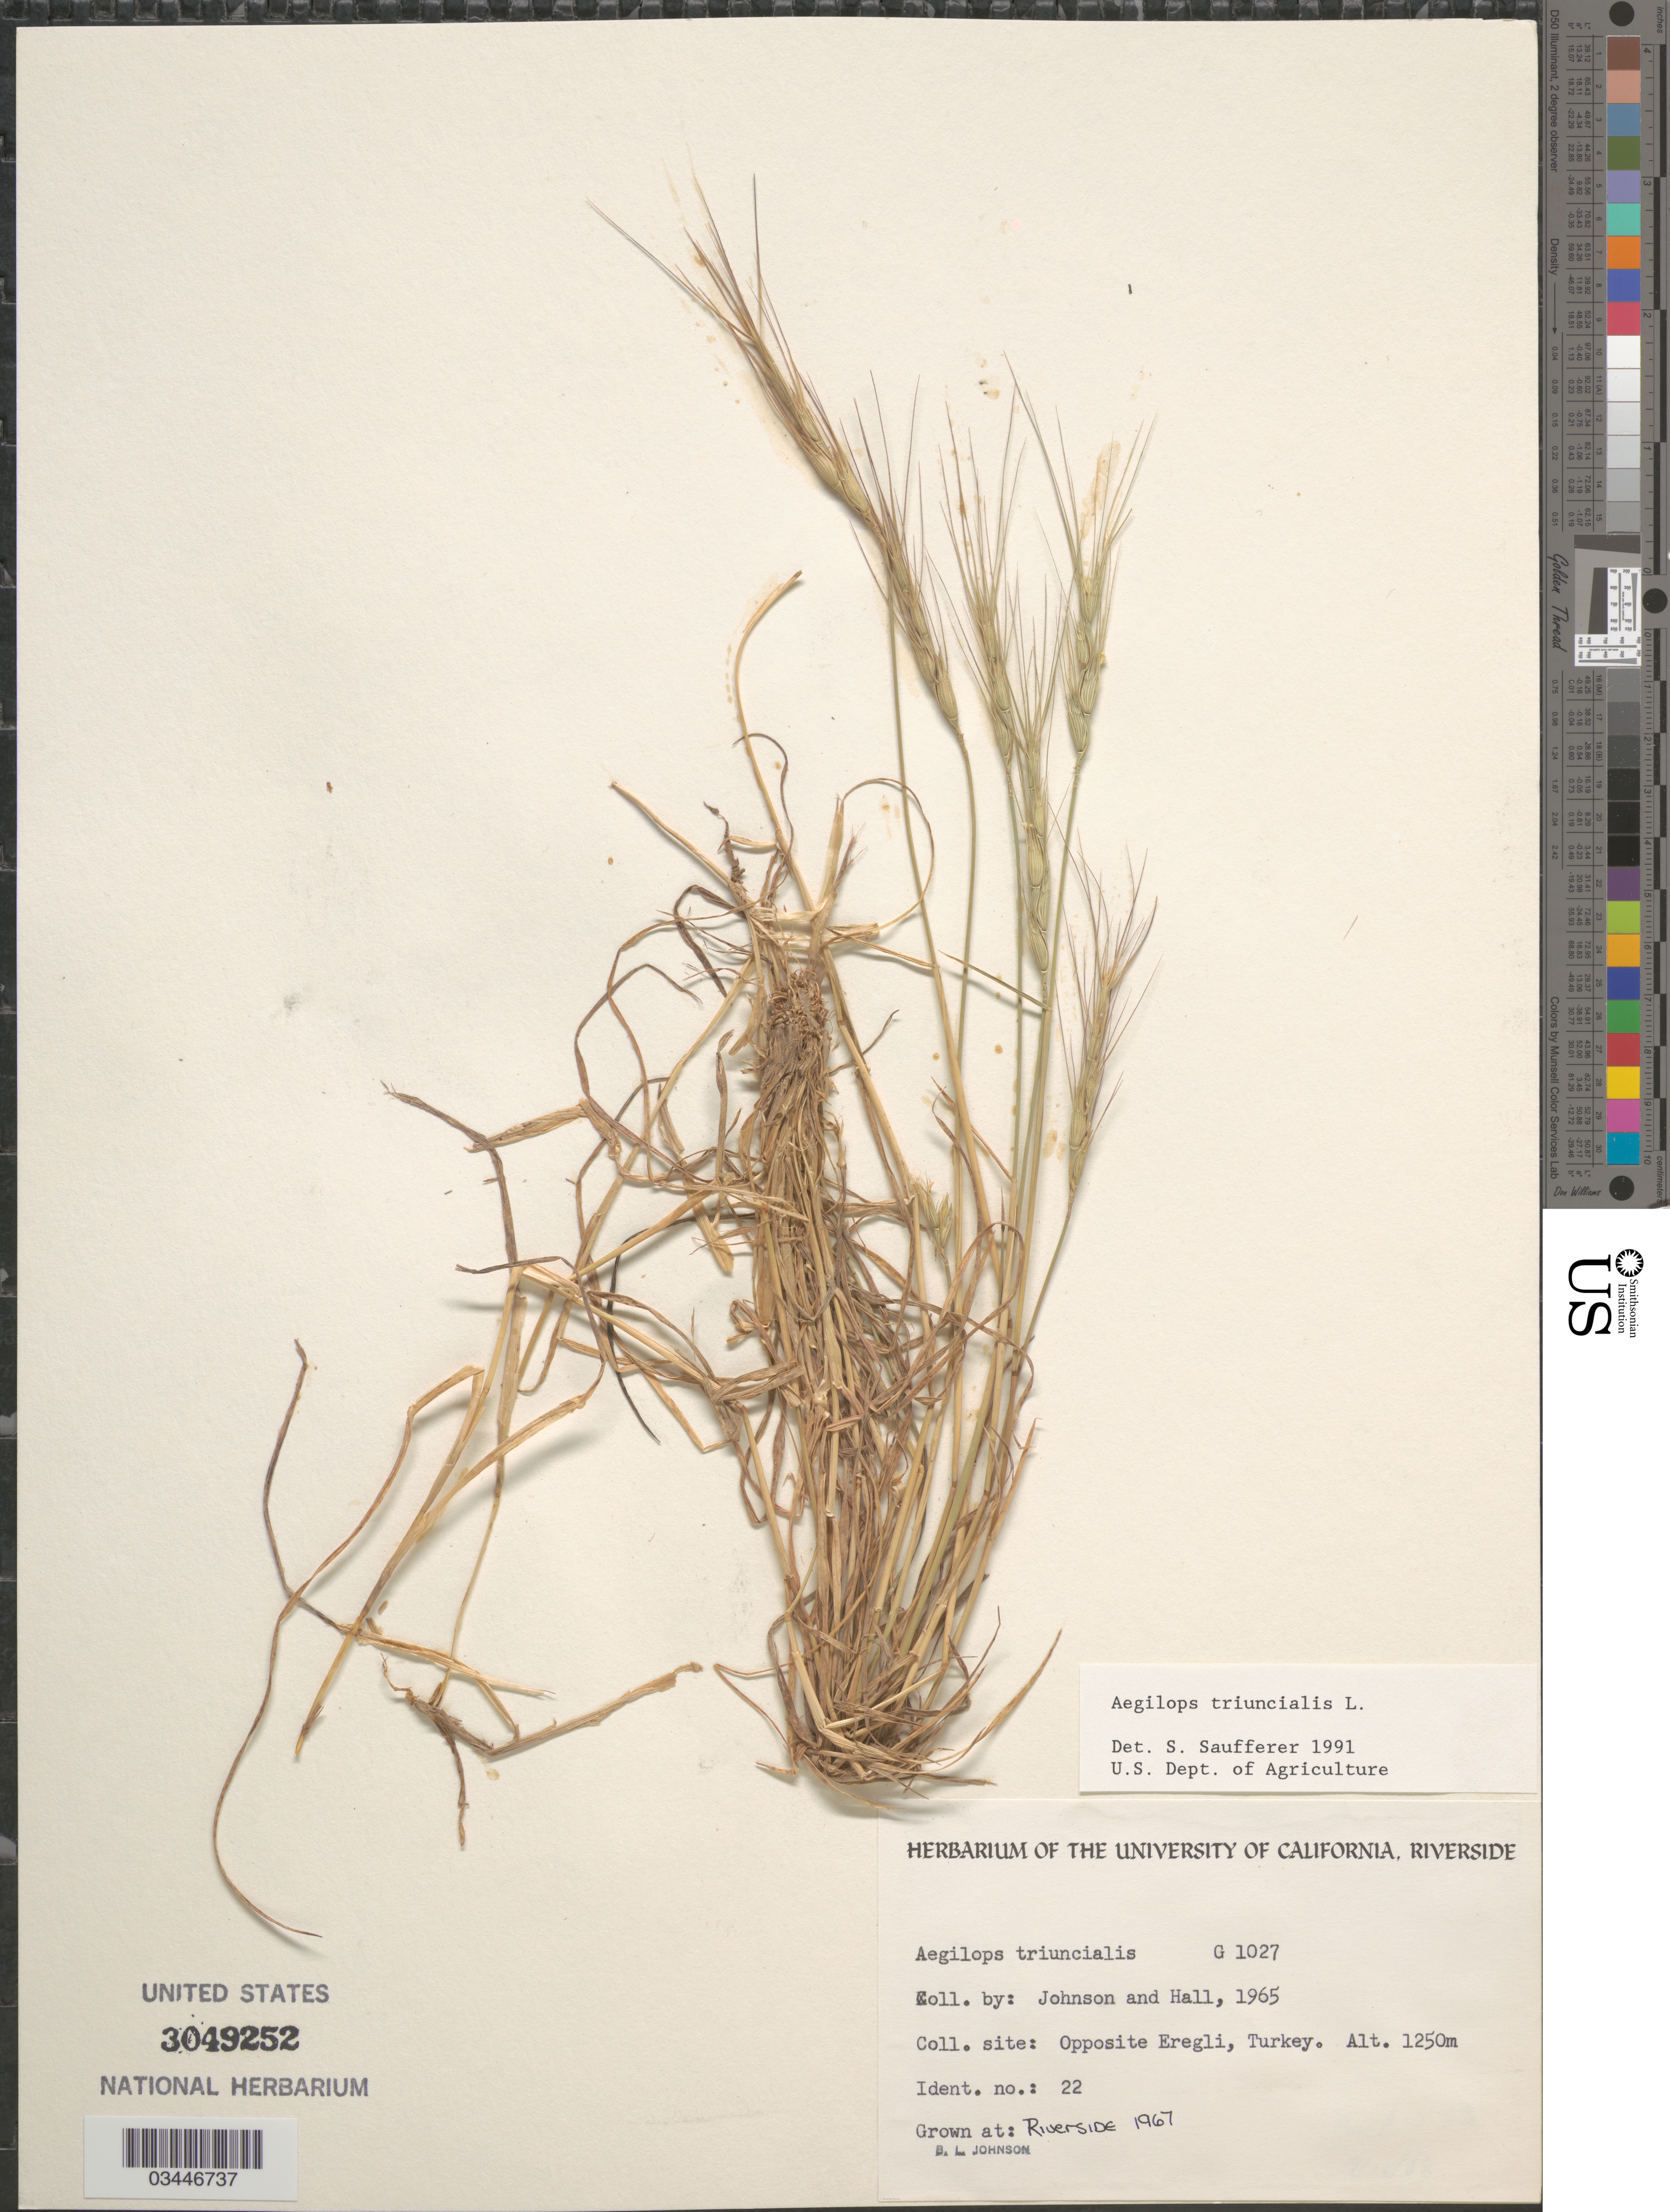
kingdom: Plantae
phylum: Tracheophyta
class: Liliopsida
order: Poales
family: Poaceae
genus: Aegilops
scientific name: Aegilops triuncialis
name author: L.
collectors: B. Johnson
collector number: G1027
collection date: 1967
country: United States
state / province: California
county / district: Riverside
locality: Riverside.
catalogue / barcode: US 3049252